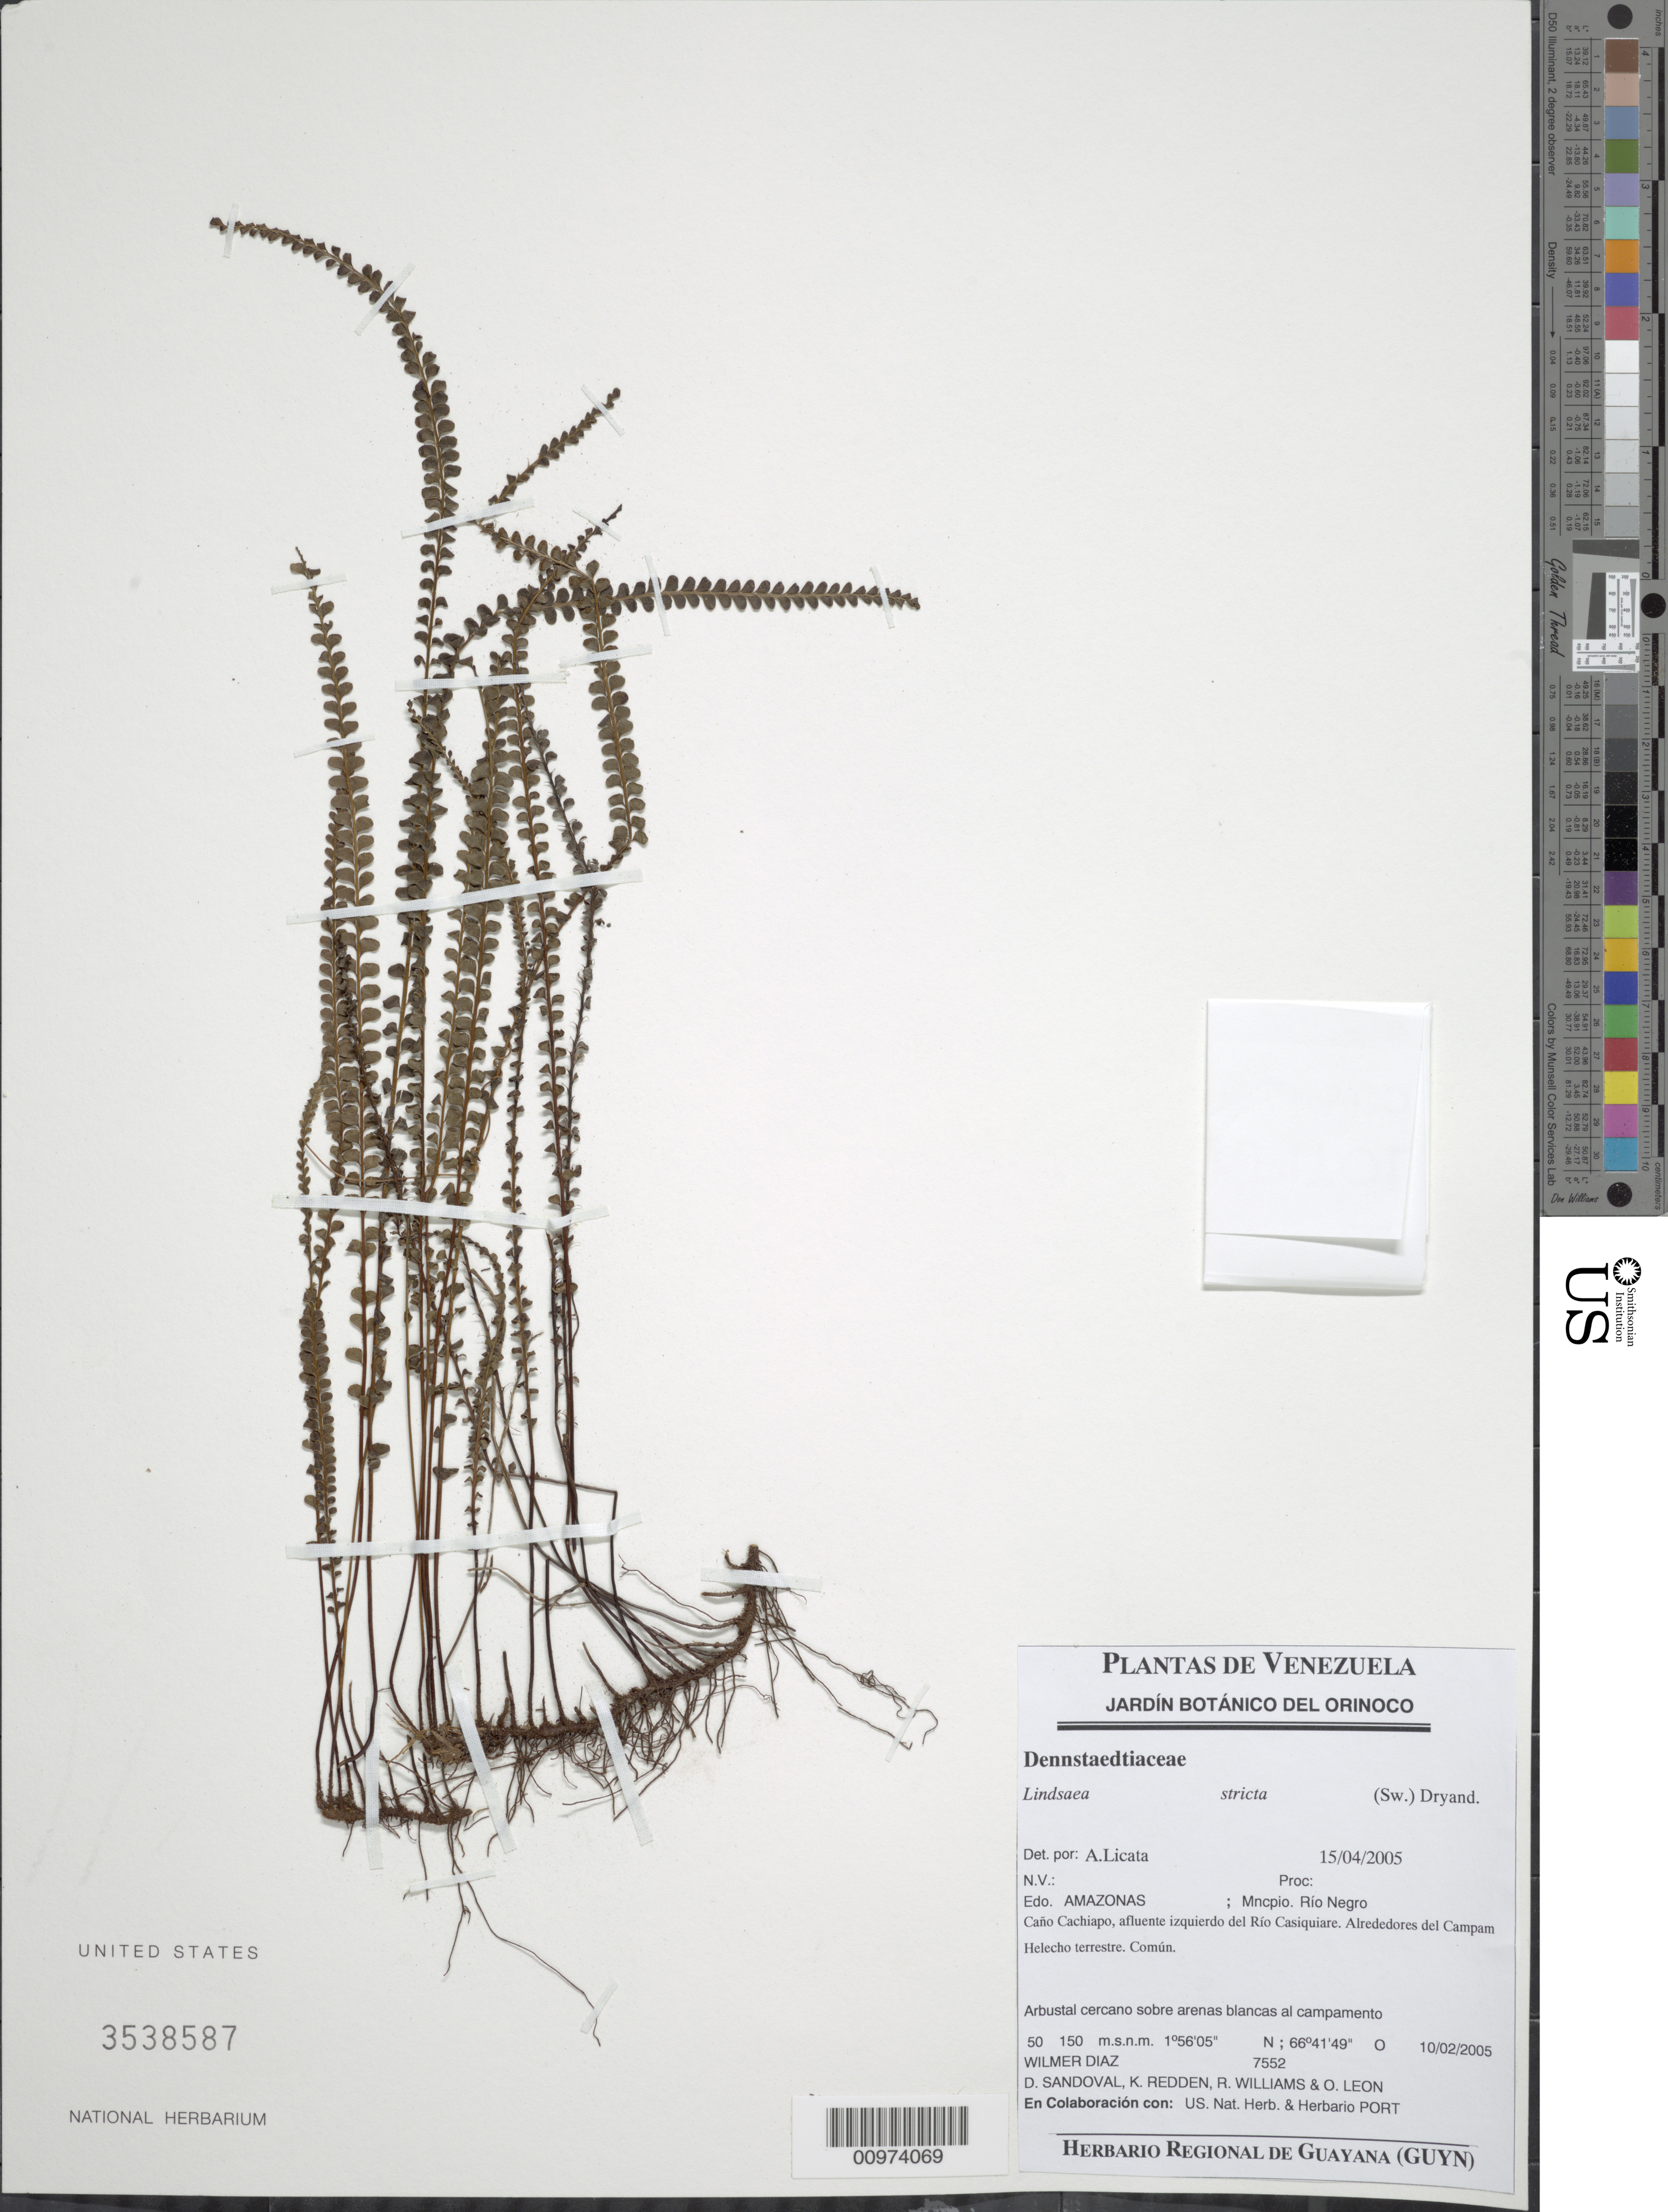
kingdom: Plantae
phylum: Tracheophyta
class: Polypodiopsida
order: Polypodiales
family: Lindsaeaceae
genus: Lindsaea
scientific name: Lindsaea stricta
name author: (Sw.) Dryand.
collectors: W. Díaz P., D. Sandoval, K. M. Redden, R. Williams & O. León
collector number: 7552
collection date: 2005-02-10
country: Venezuela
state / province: Amazonas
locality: Mncpio. Rio Negro. Cano Cachiapo, afluente izquierda del Rio Casiquiare. Alrededores del Campam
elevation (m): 50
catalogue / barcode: US 3538587